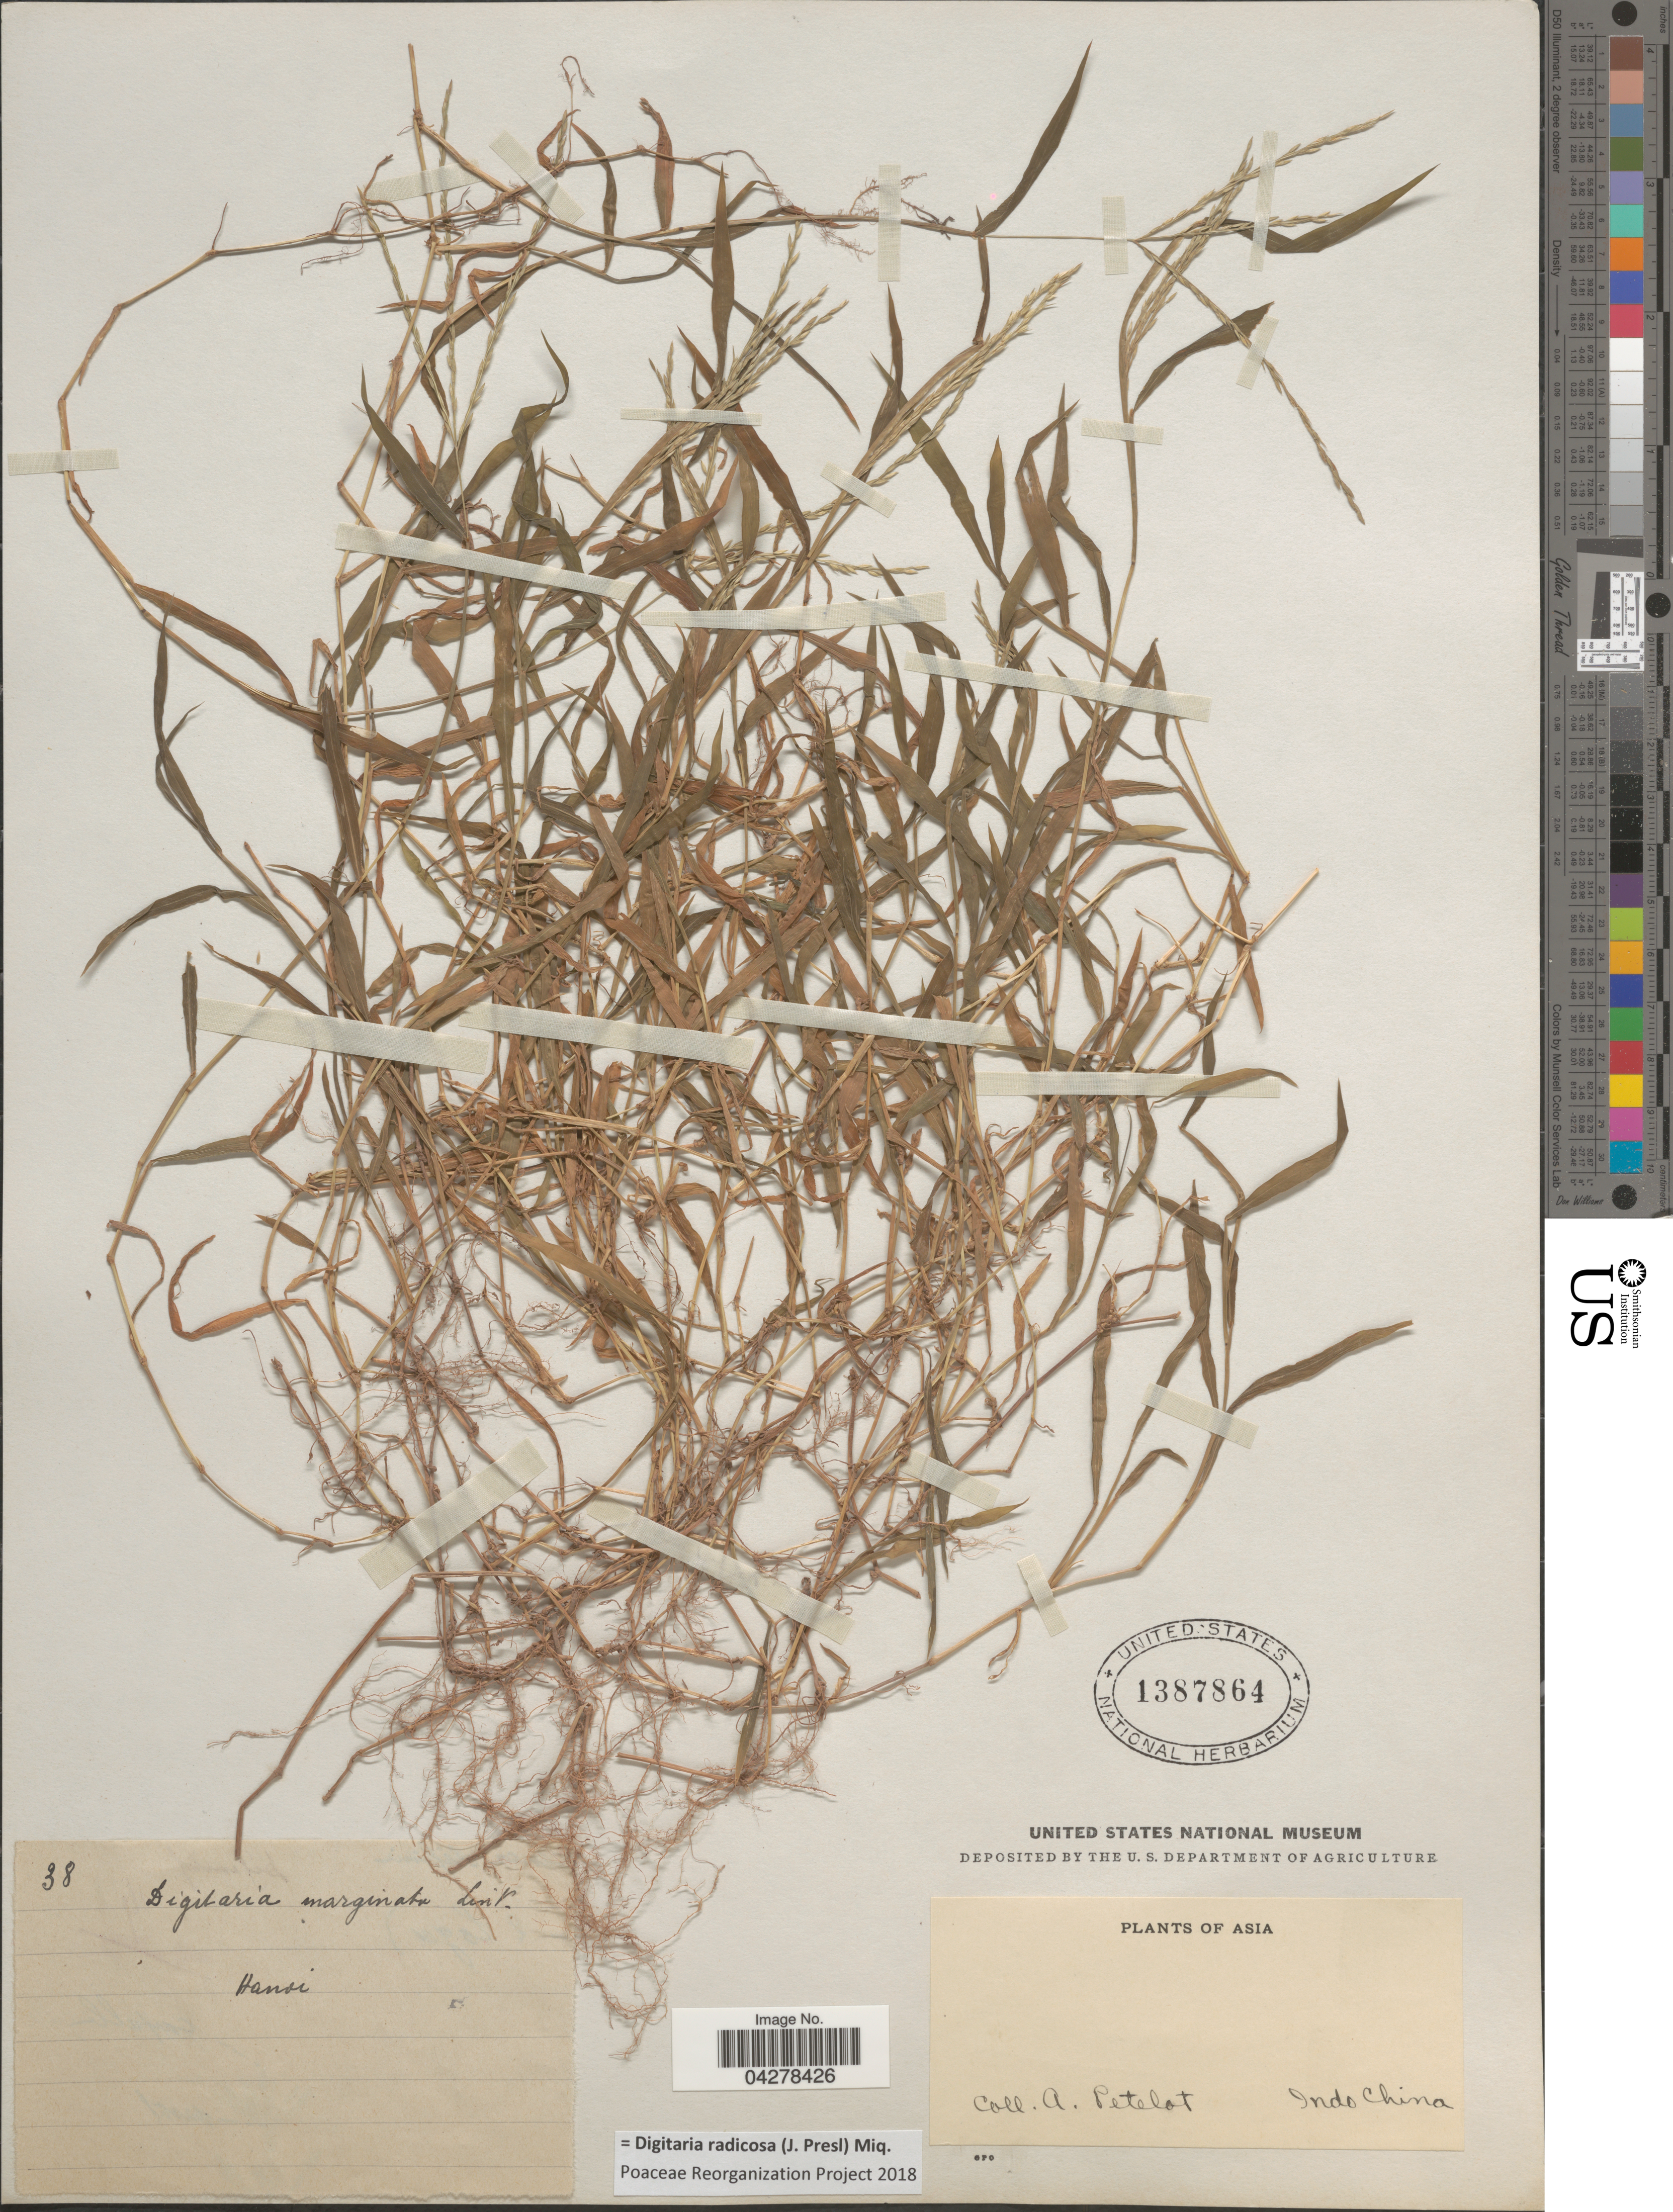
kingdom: Plantae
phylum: Tracheophyta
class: Liliopsida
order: Poales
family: Poaceae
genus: Digitaria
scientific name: Digitaria radicosa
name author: (J. Presl) Miq.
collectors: A. Petelot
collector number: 38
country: Vietnam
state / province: Ha Noi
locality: Asia. Indo China. Hanoi.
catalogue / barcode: US 1387864